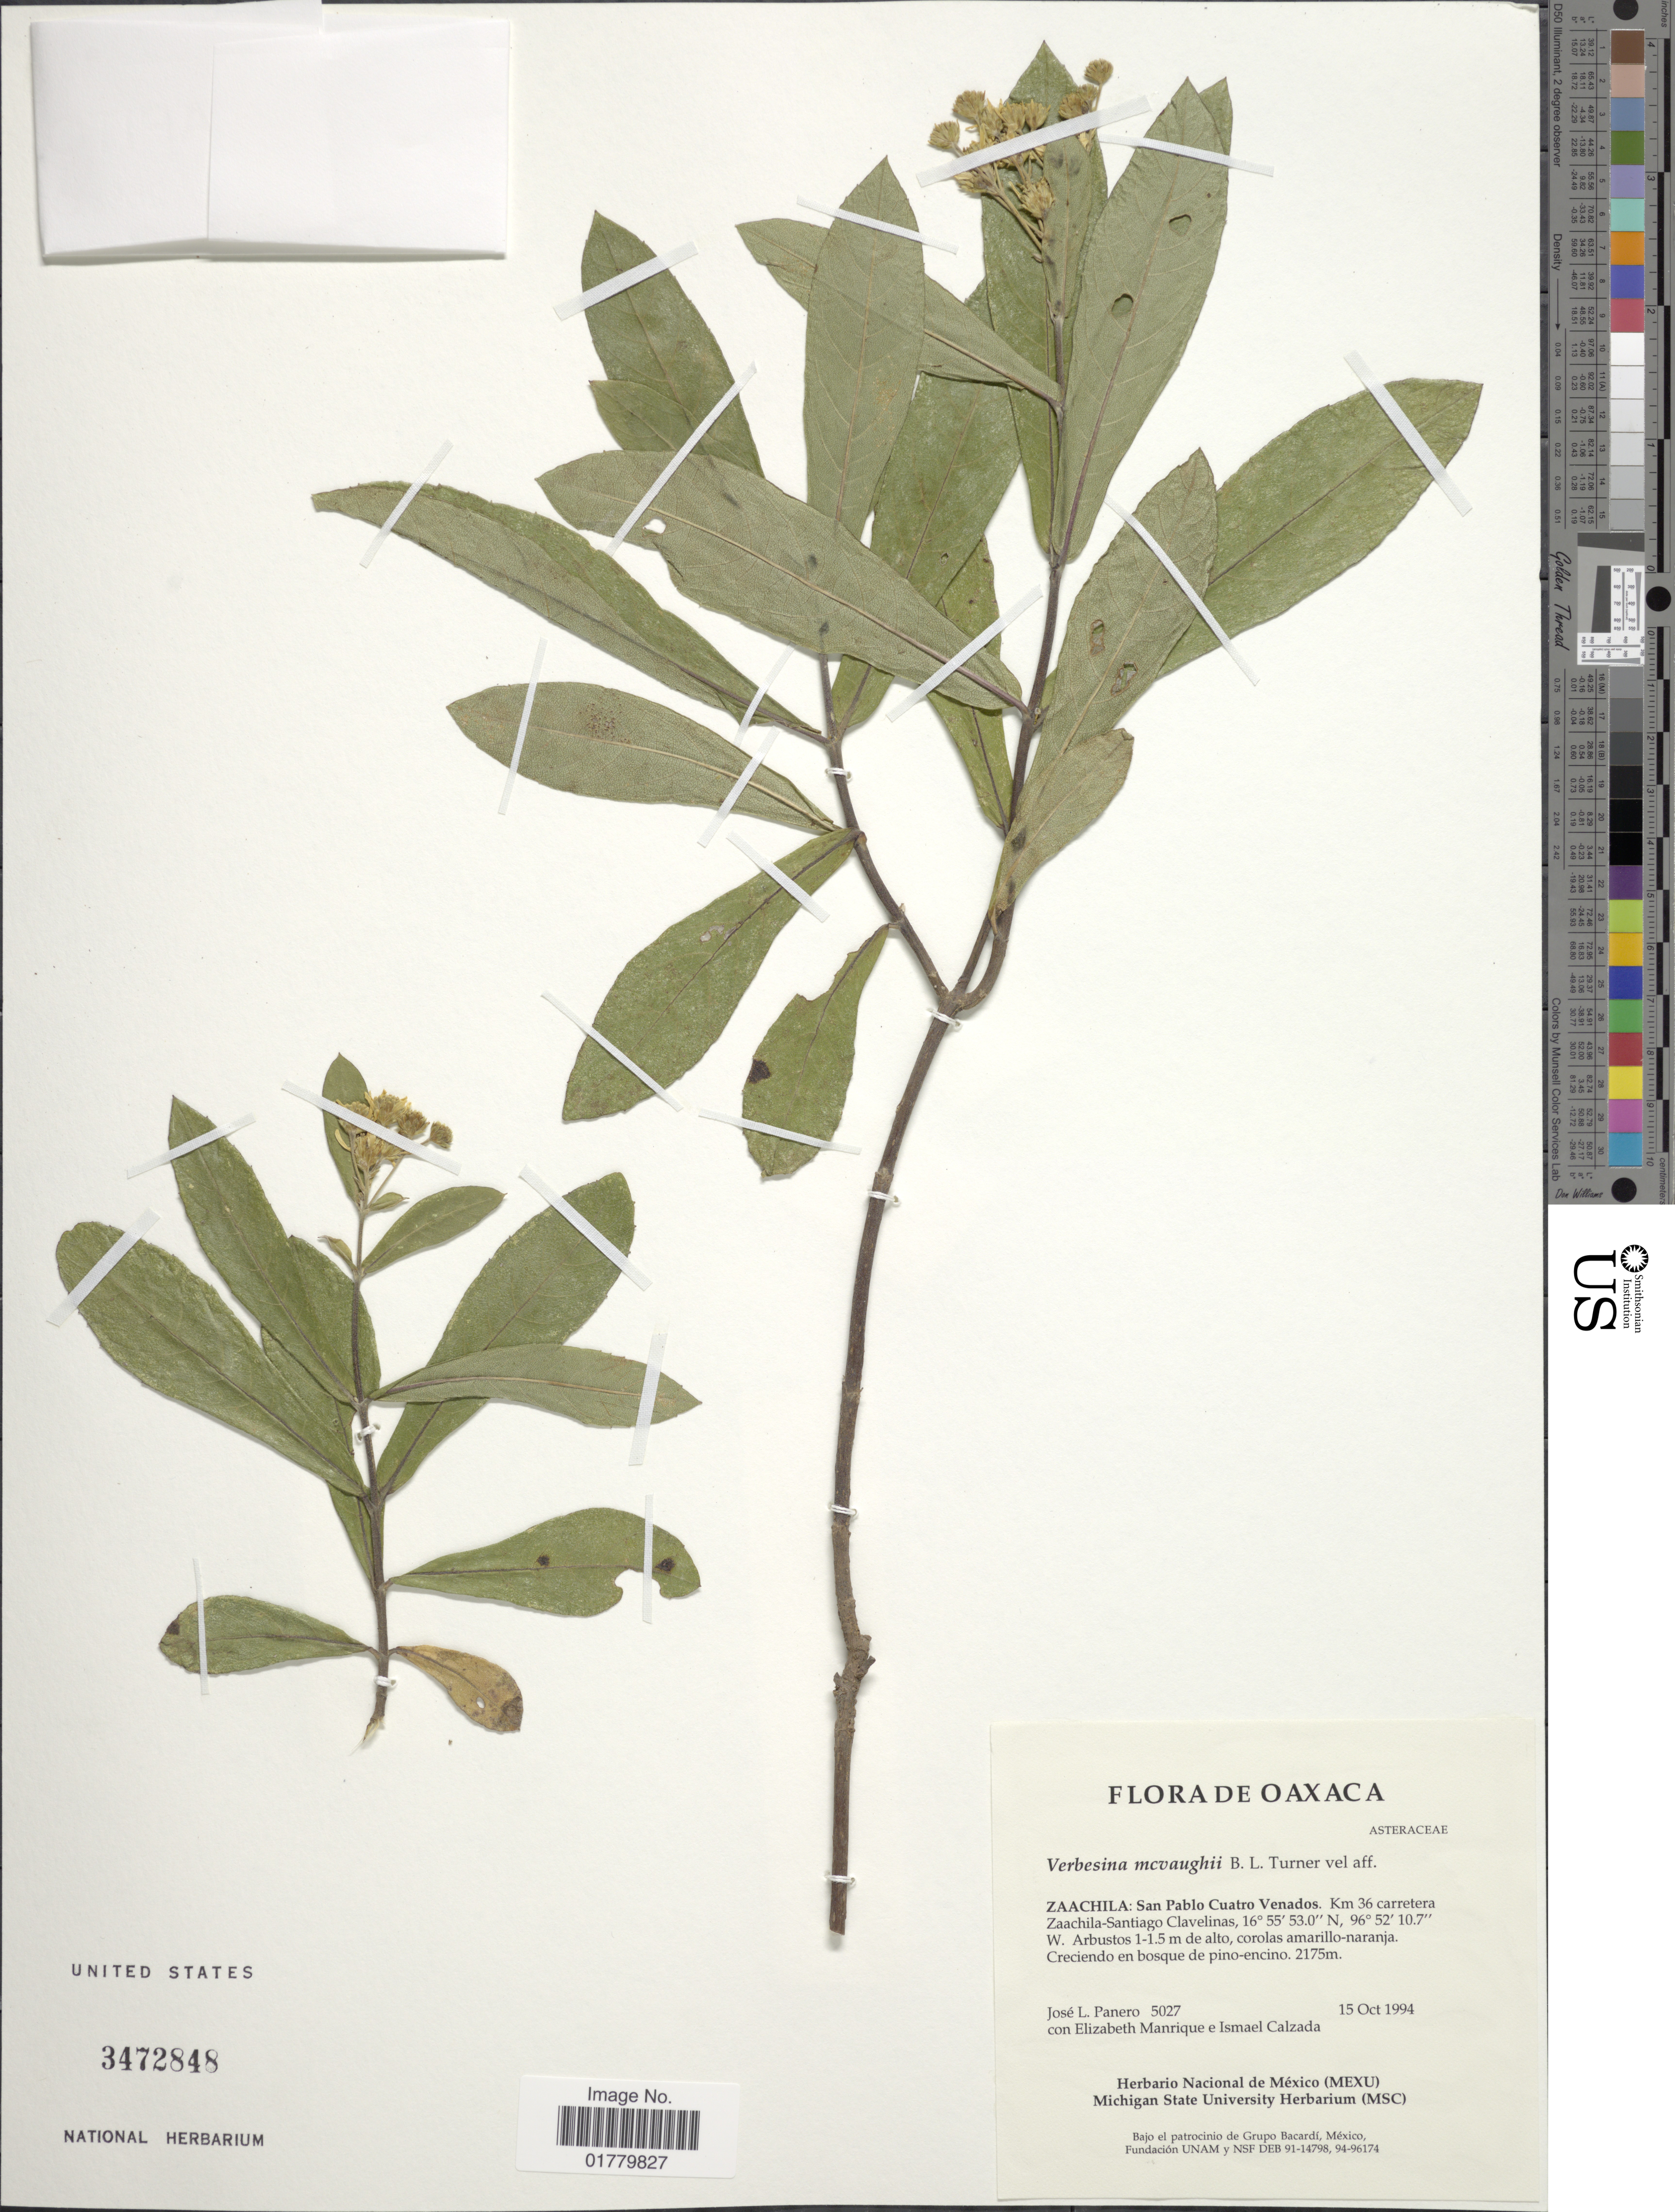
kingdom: Plantae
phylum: Tracheophyta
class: Magnoliopsida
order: Asterales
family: Asteraceae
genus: Verbesina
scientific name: Verbesina mcvaughii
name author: B.L. Turner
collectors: J. L. Panero, E. Manrique & I. Calzada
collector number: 5027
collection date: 1994-10-15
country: Mexico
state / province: Oaxaca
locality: Zaachila: San Pablo Cuatro Venados. Km 36 carretera Zaachila-Santiago Clavelinas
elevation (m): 2175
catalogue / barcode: US 3472848